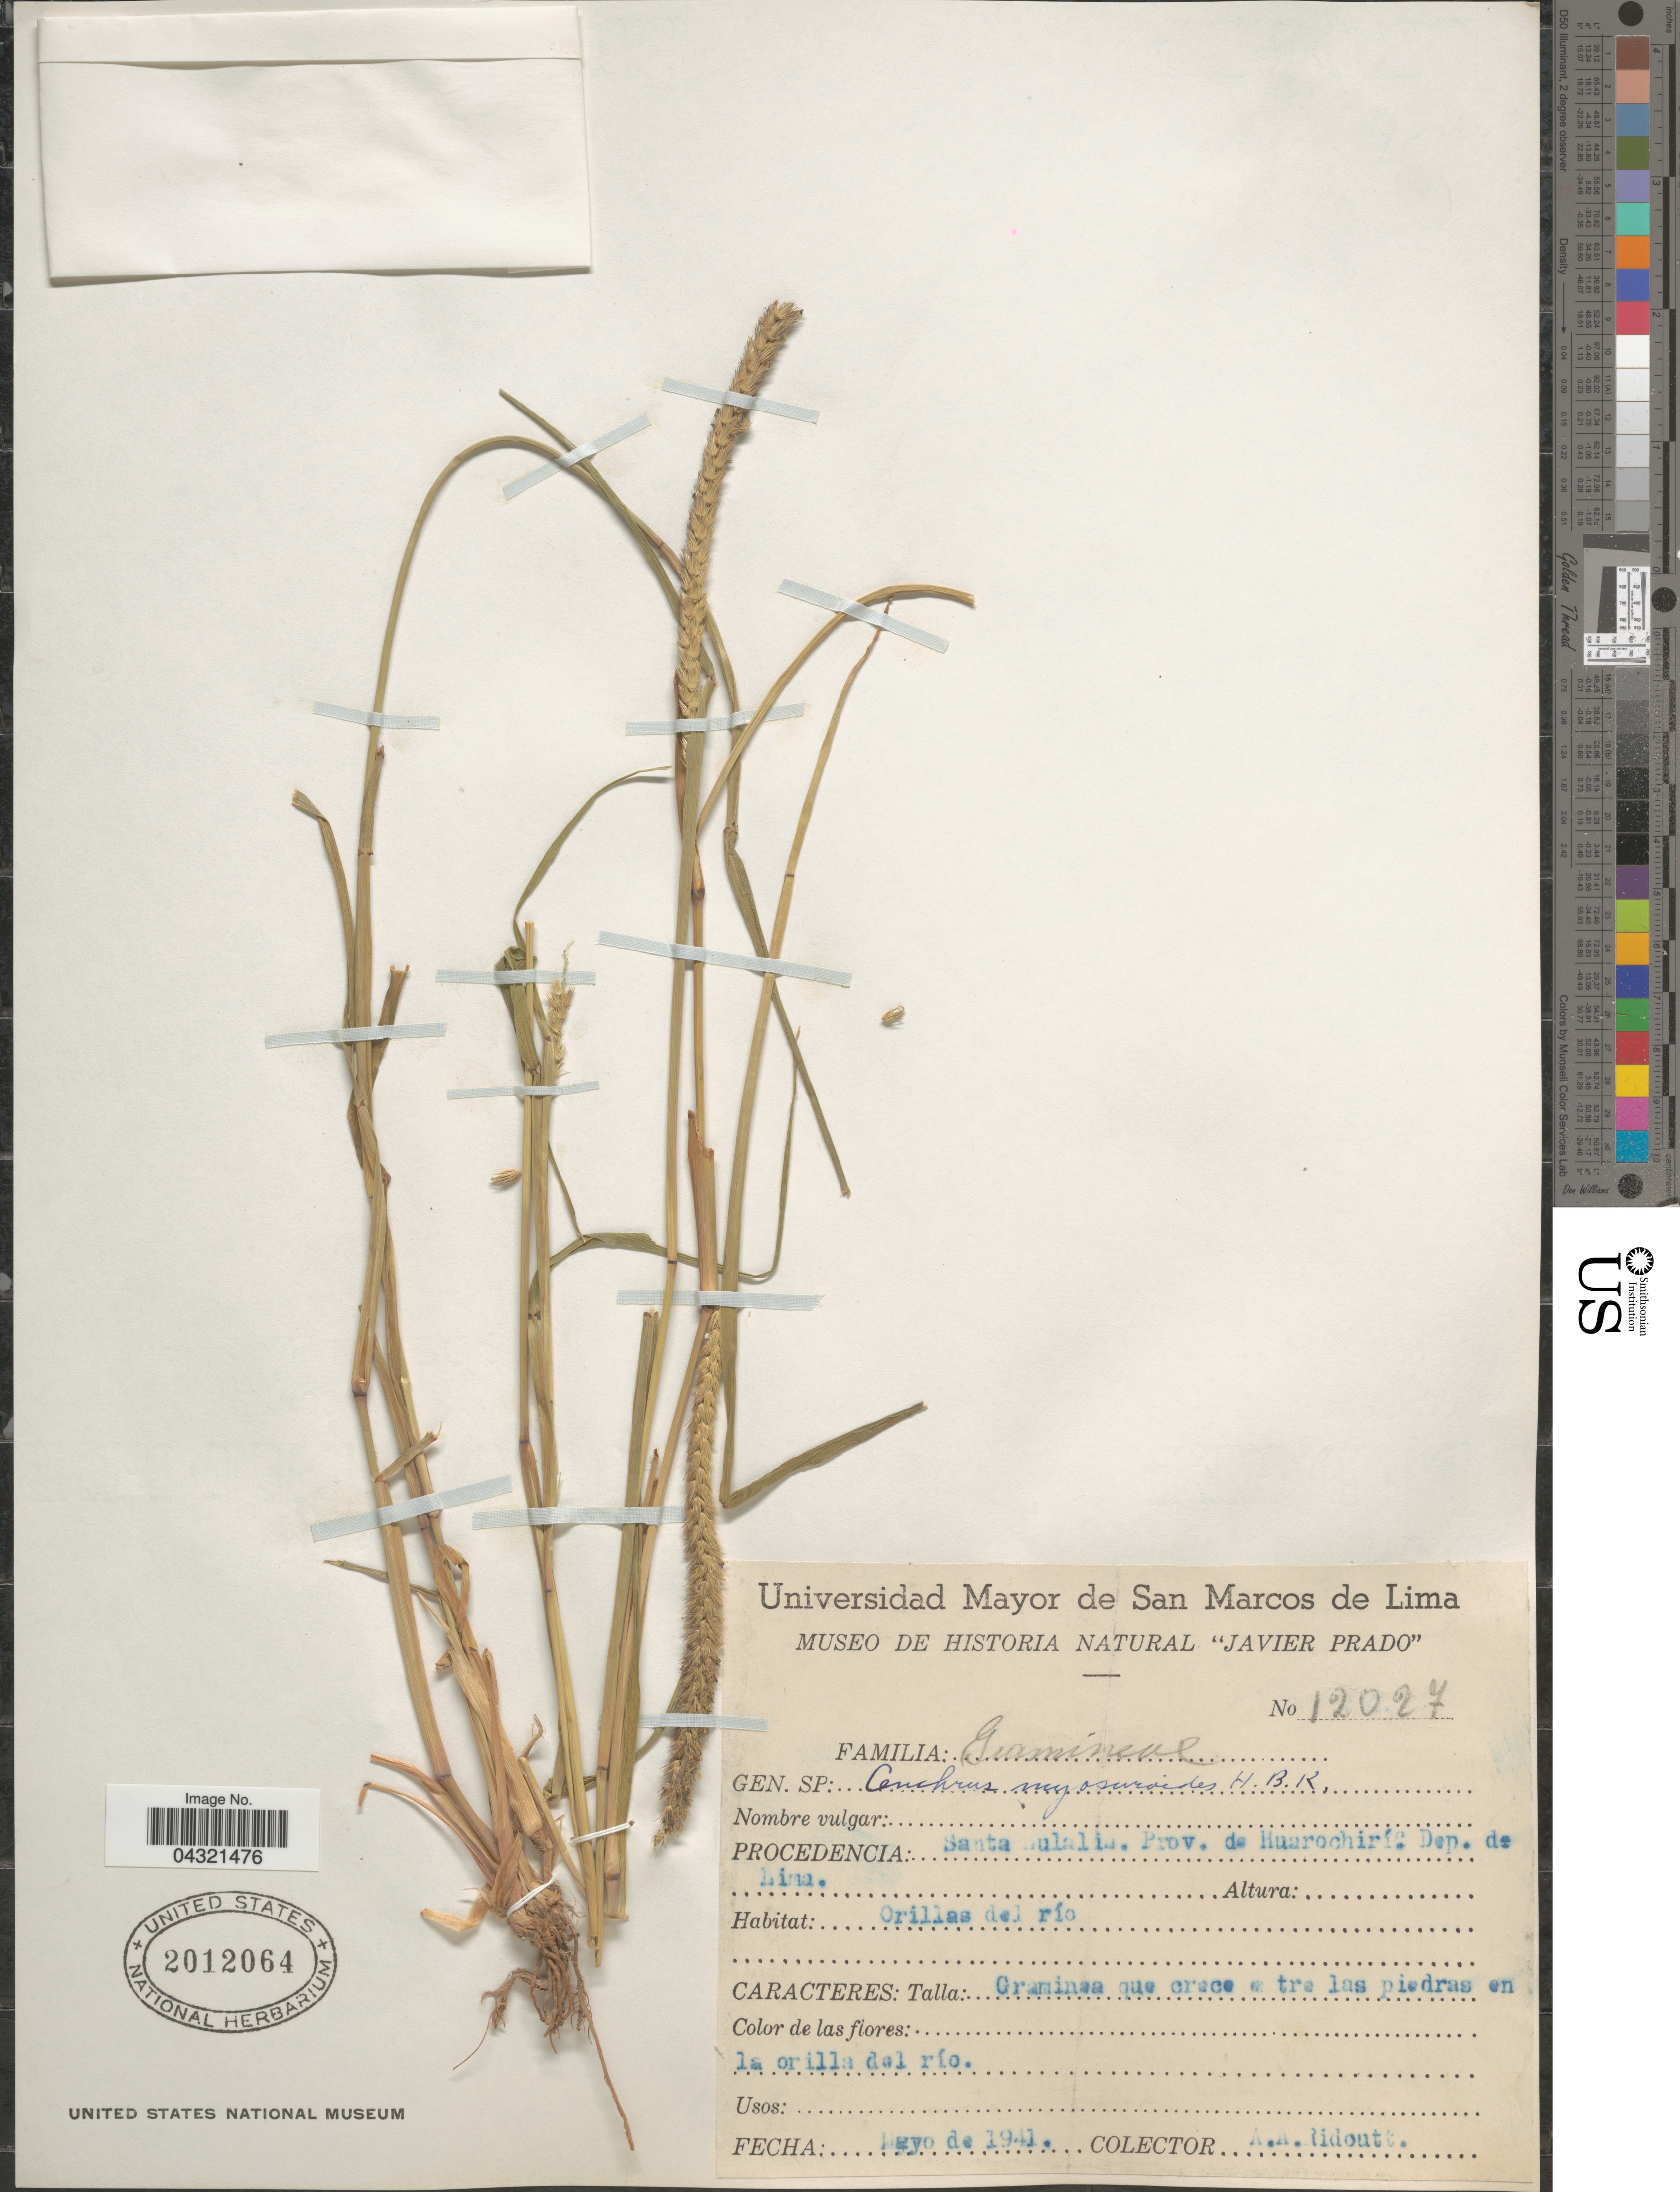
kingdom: Plantae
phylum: Tracheophyta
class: Liliopsida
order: Poales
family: Poaceae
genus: Cenchrus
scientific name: Cenchrus myosuroides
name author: Kunth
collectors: A. Ridoutt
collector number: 12027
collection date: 1941-05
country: Peru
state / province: Lima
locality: Santa Eulalia. Prov. De Huarochirí. Dep. De Lima. Orillas del río.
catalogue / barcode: US 2012064